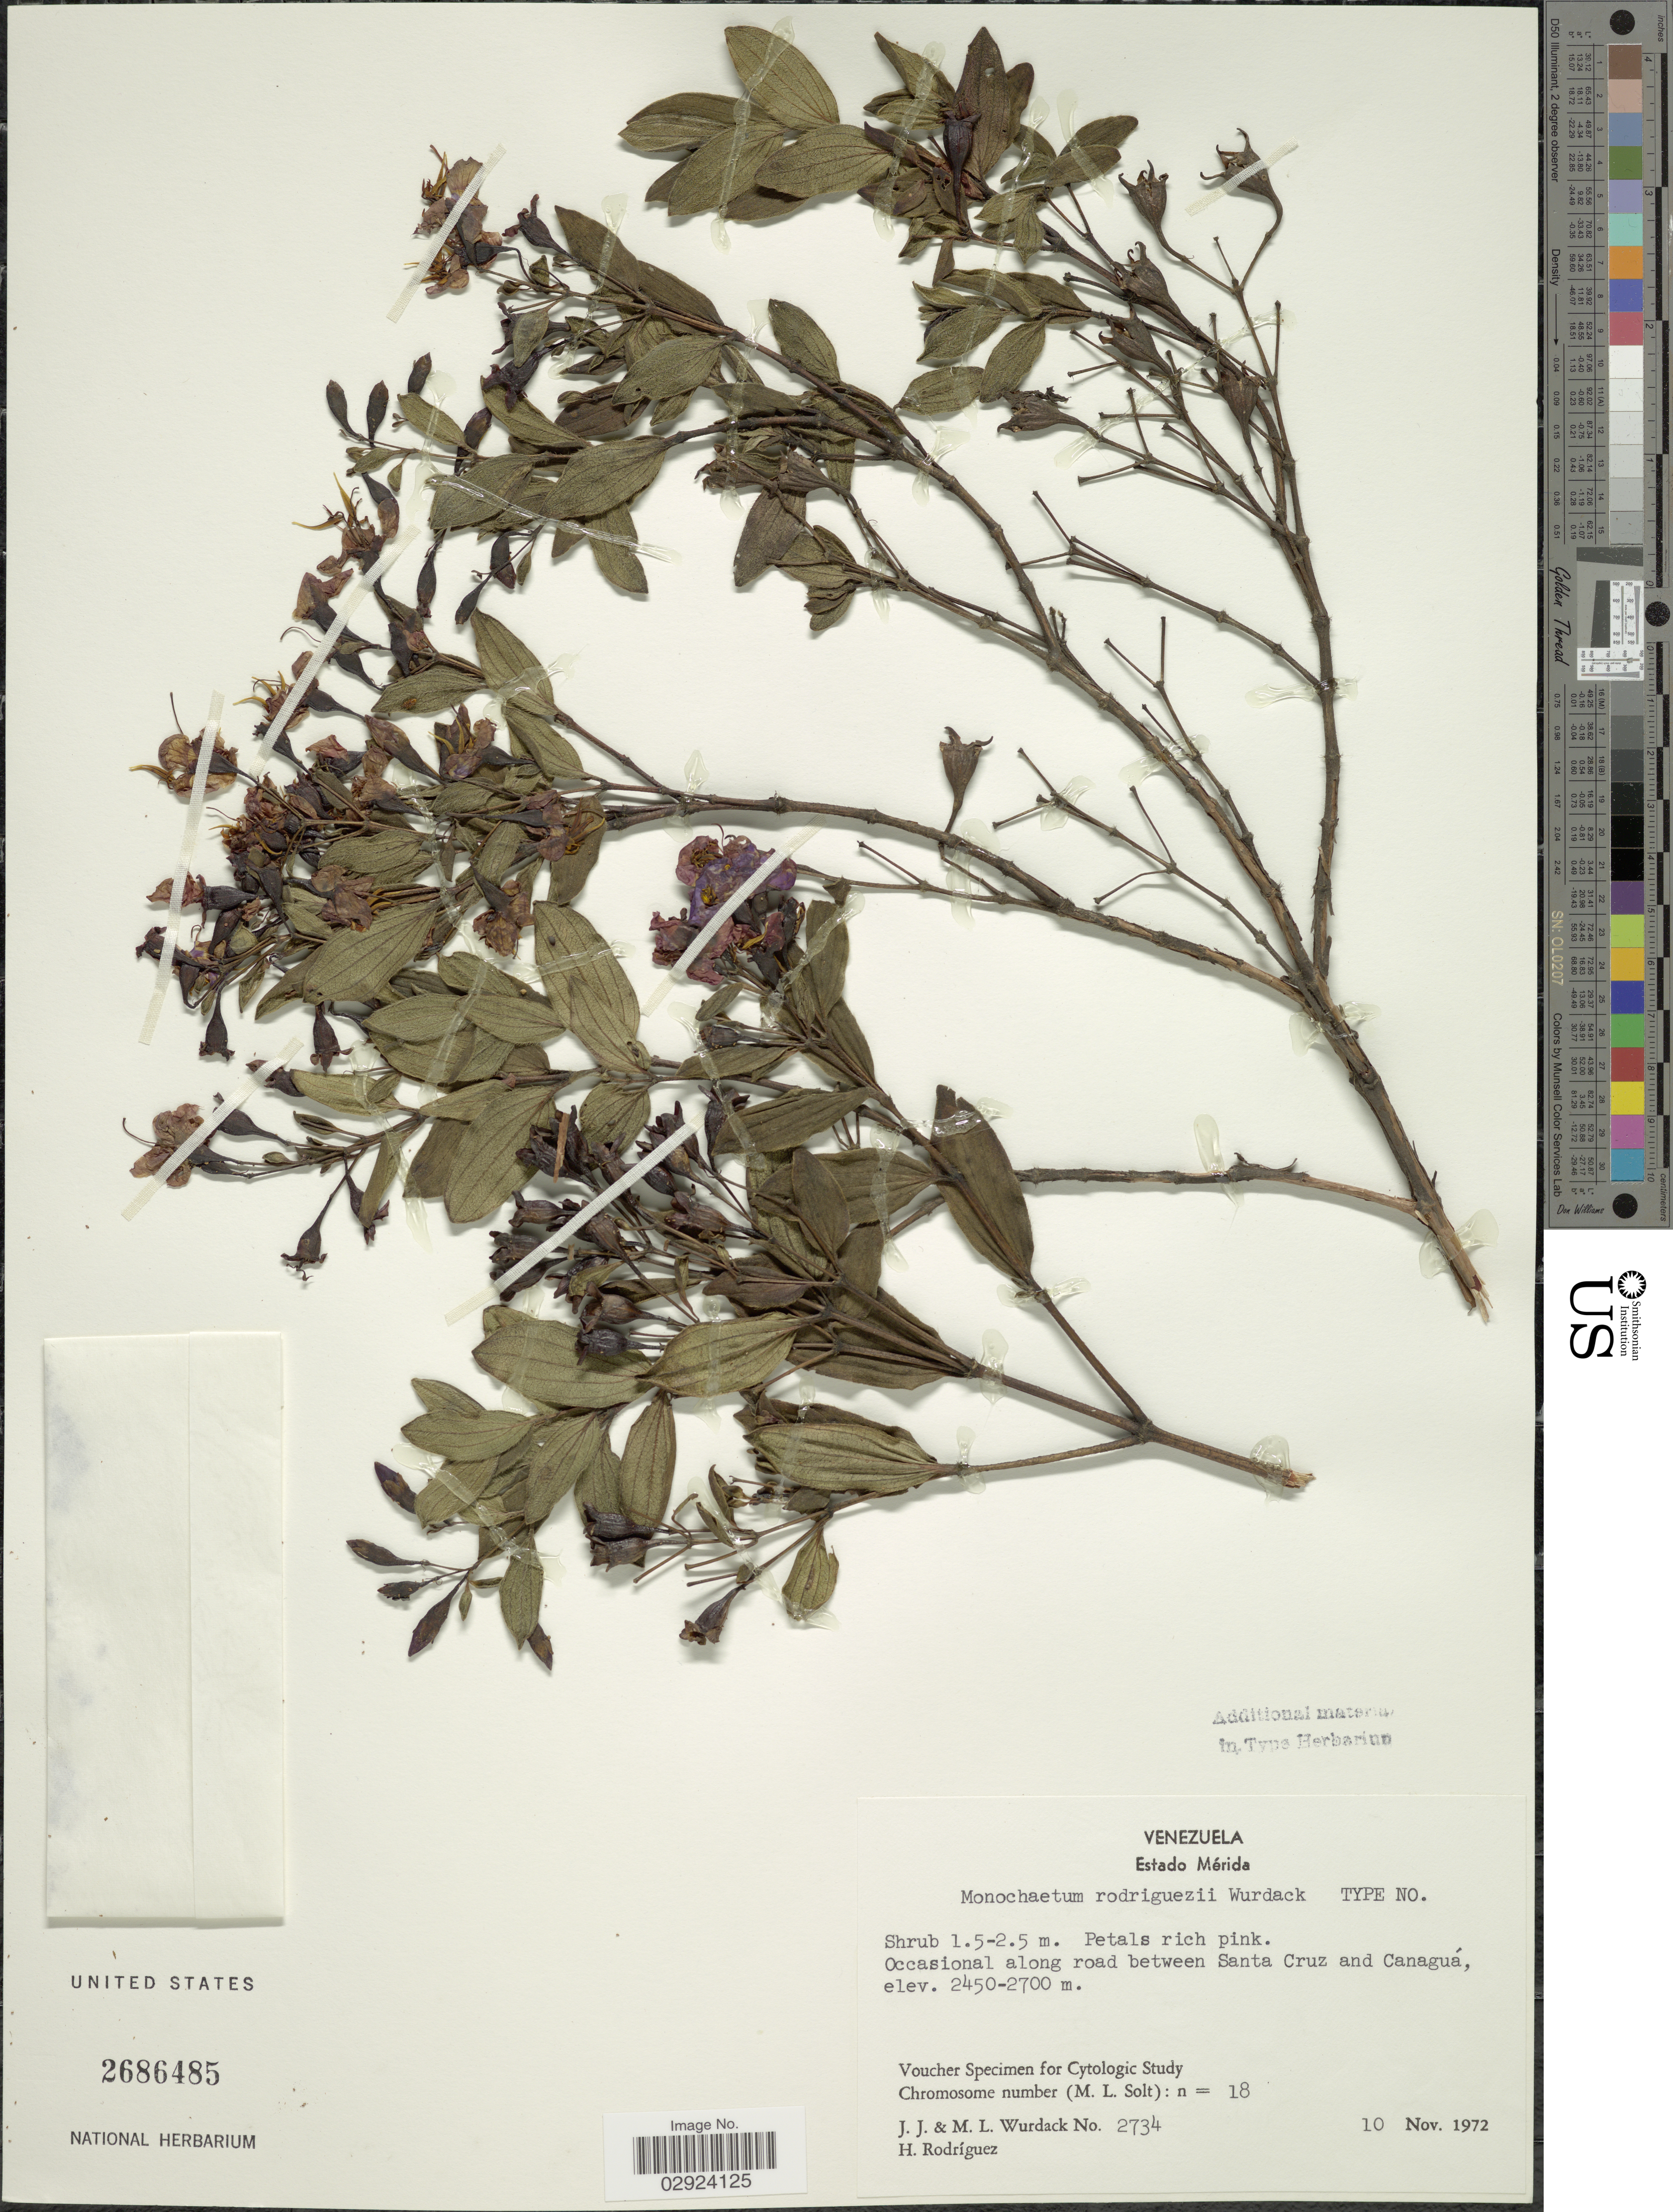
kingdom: Plantae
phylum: Tracheophyta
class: Magnoliopsida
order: Myrtales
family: Melastomataceae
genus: Monochaetum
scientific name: Monochaetum rodriguezii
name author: Wurdack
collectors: J. J. Wurdack, M. L. Wurdack & H. Rodriguez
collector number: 2734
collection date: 1972-11-10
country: Venezuela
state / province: Mérida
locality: Estado Mérida, Occasional along road between Santa Cruz and Canaguá.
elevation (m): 2450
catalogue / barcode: US 2686485